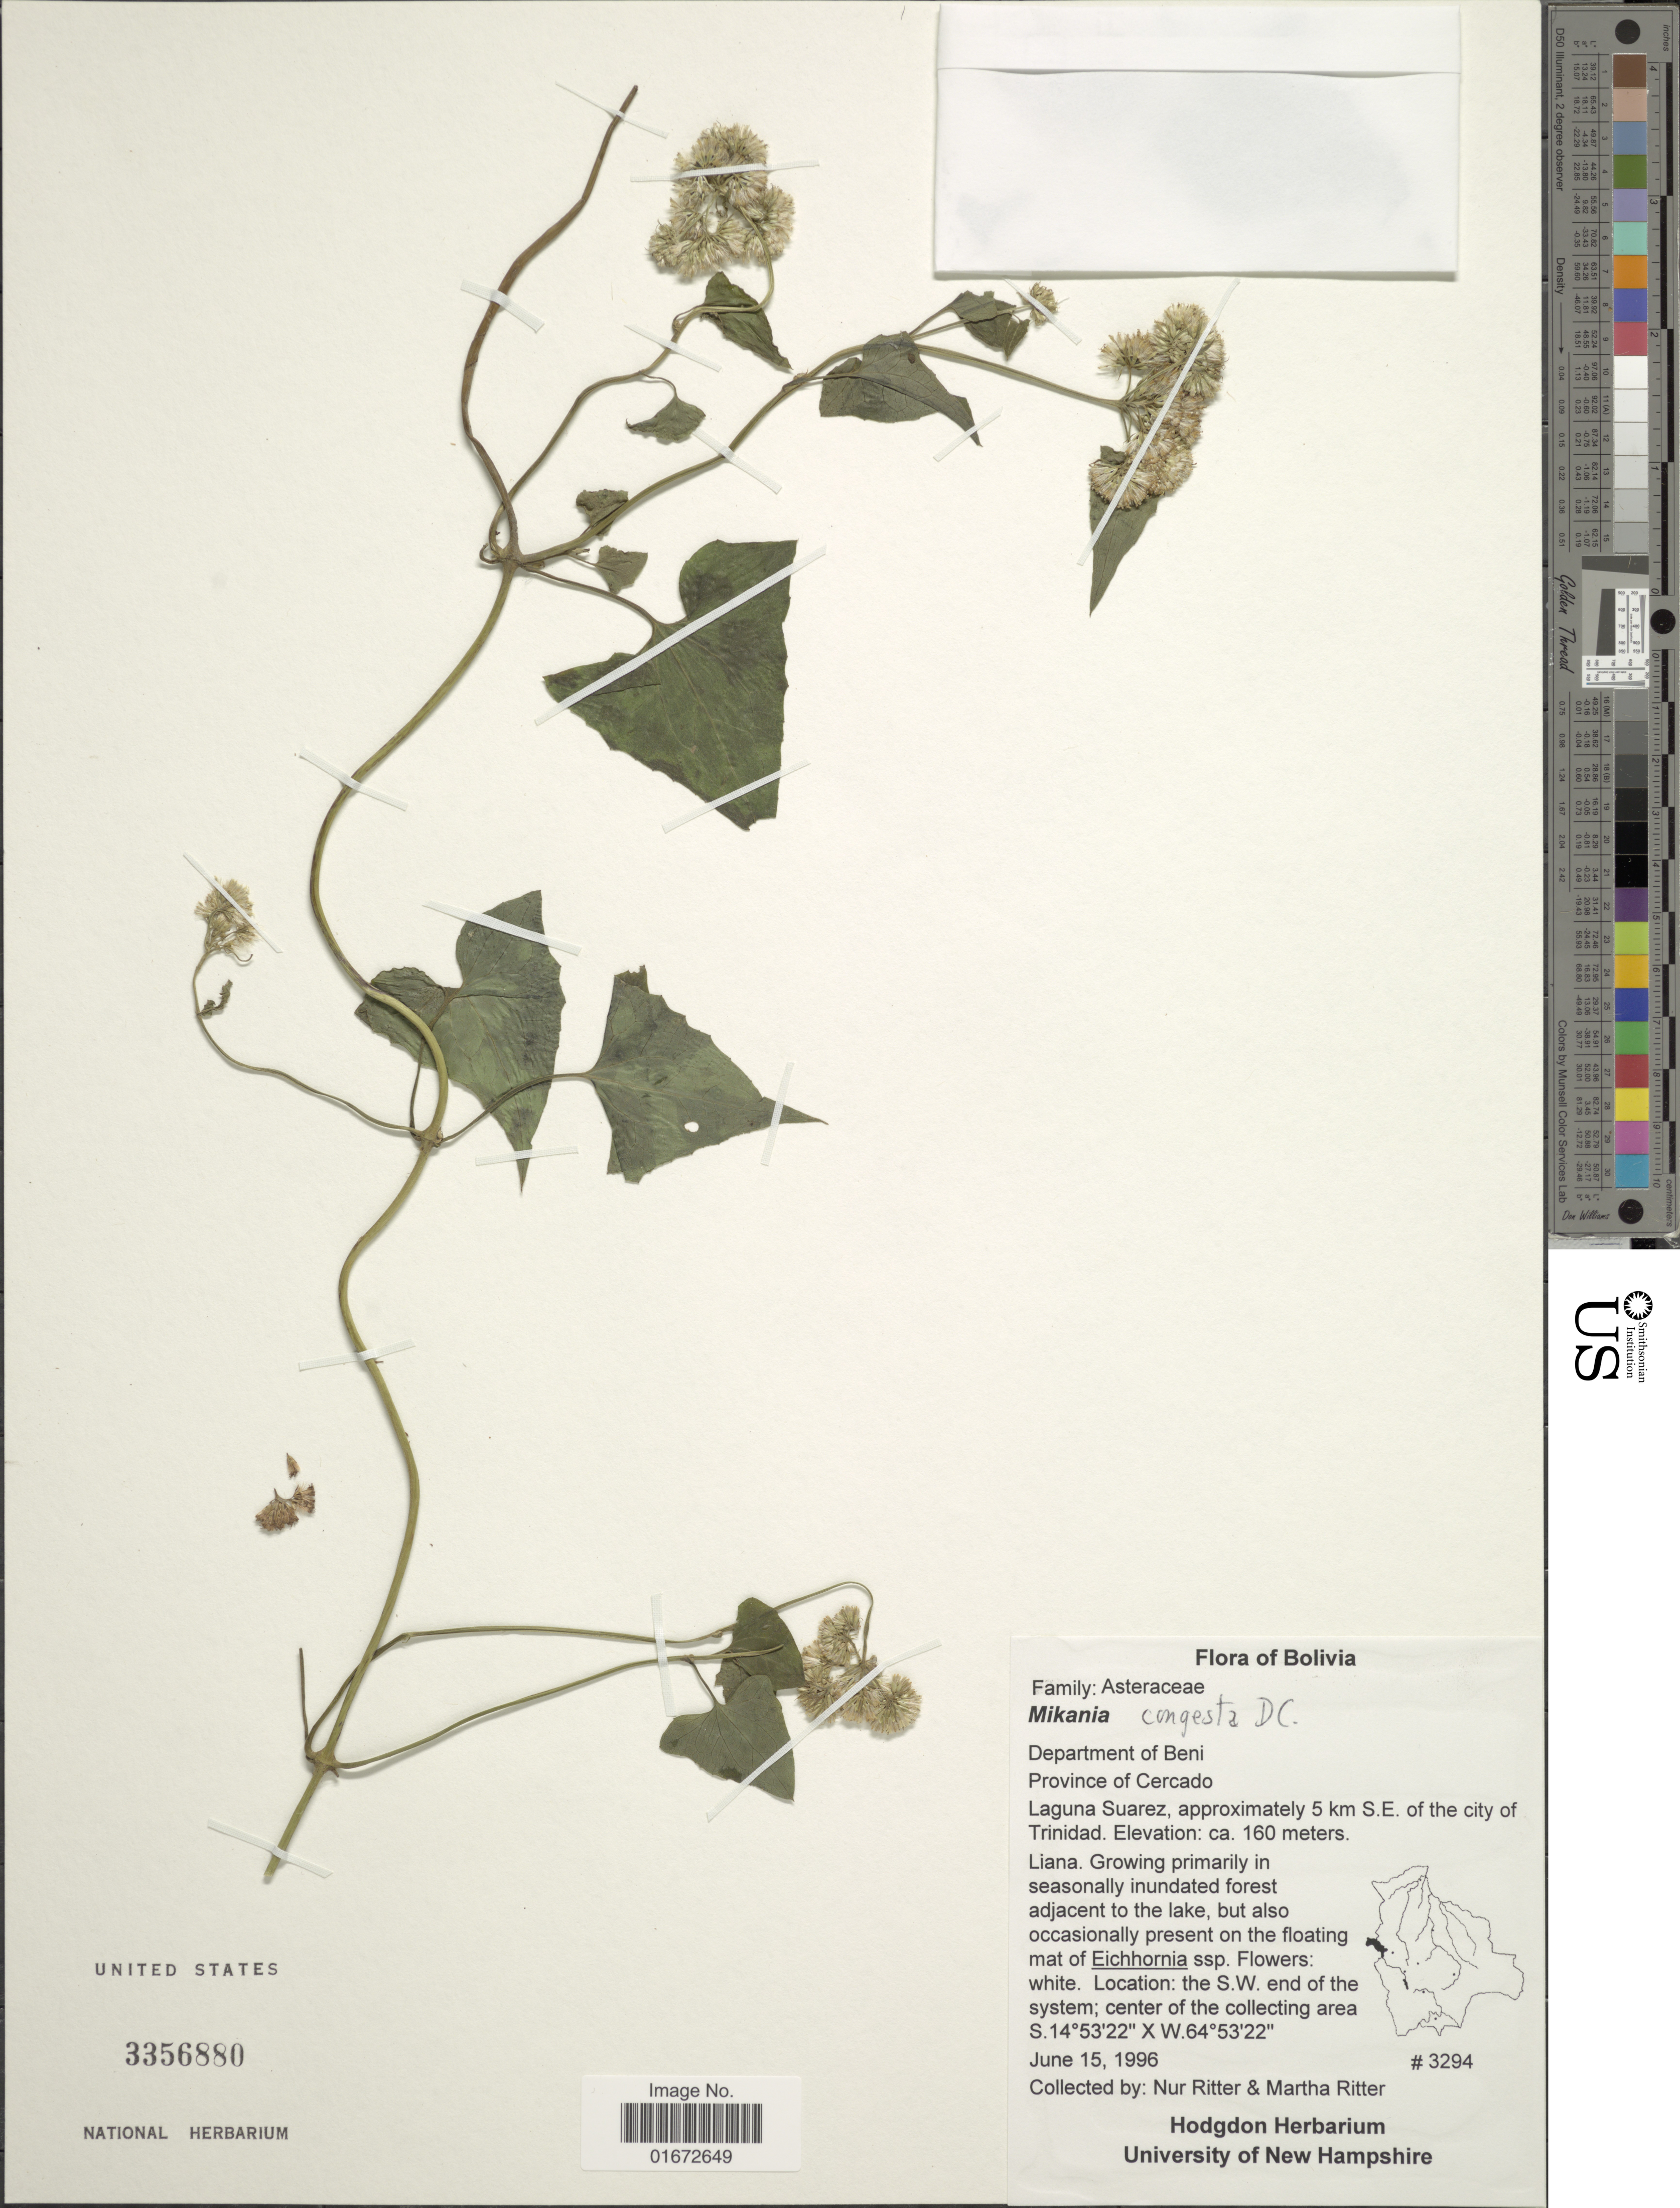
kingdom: Plantae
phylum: Tracheophyta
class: Magnoliopsida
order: Asterales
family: Asteraceae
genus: Mikania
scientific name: Mikania congesta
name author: DC.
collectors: N. Ritter & M. Ritter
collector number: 3294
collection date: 1996-06-15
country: Bolivia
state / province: Beni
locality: Department of Beni. Province of Cercado. Laguna Suarez, approximately 5 km S.E. of the city of Trinidad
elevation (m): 160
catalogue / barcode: US 3356880